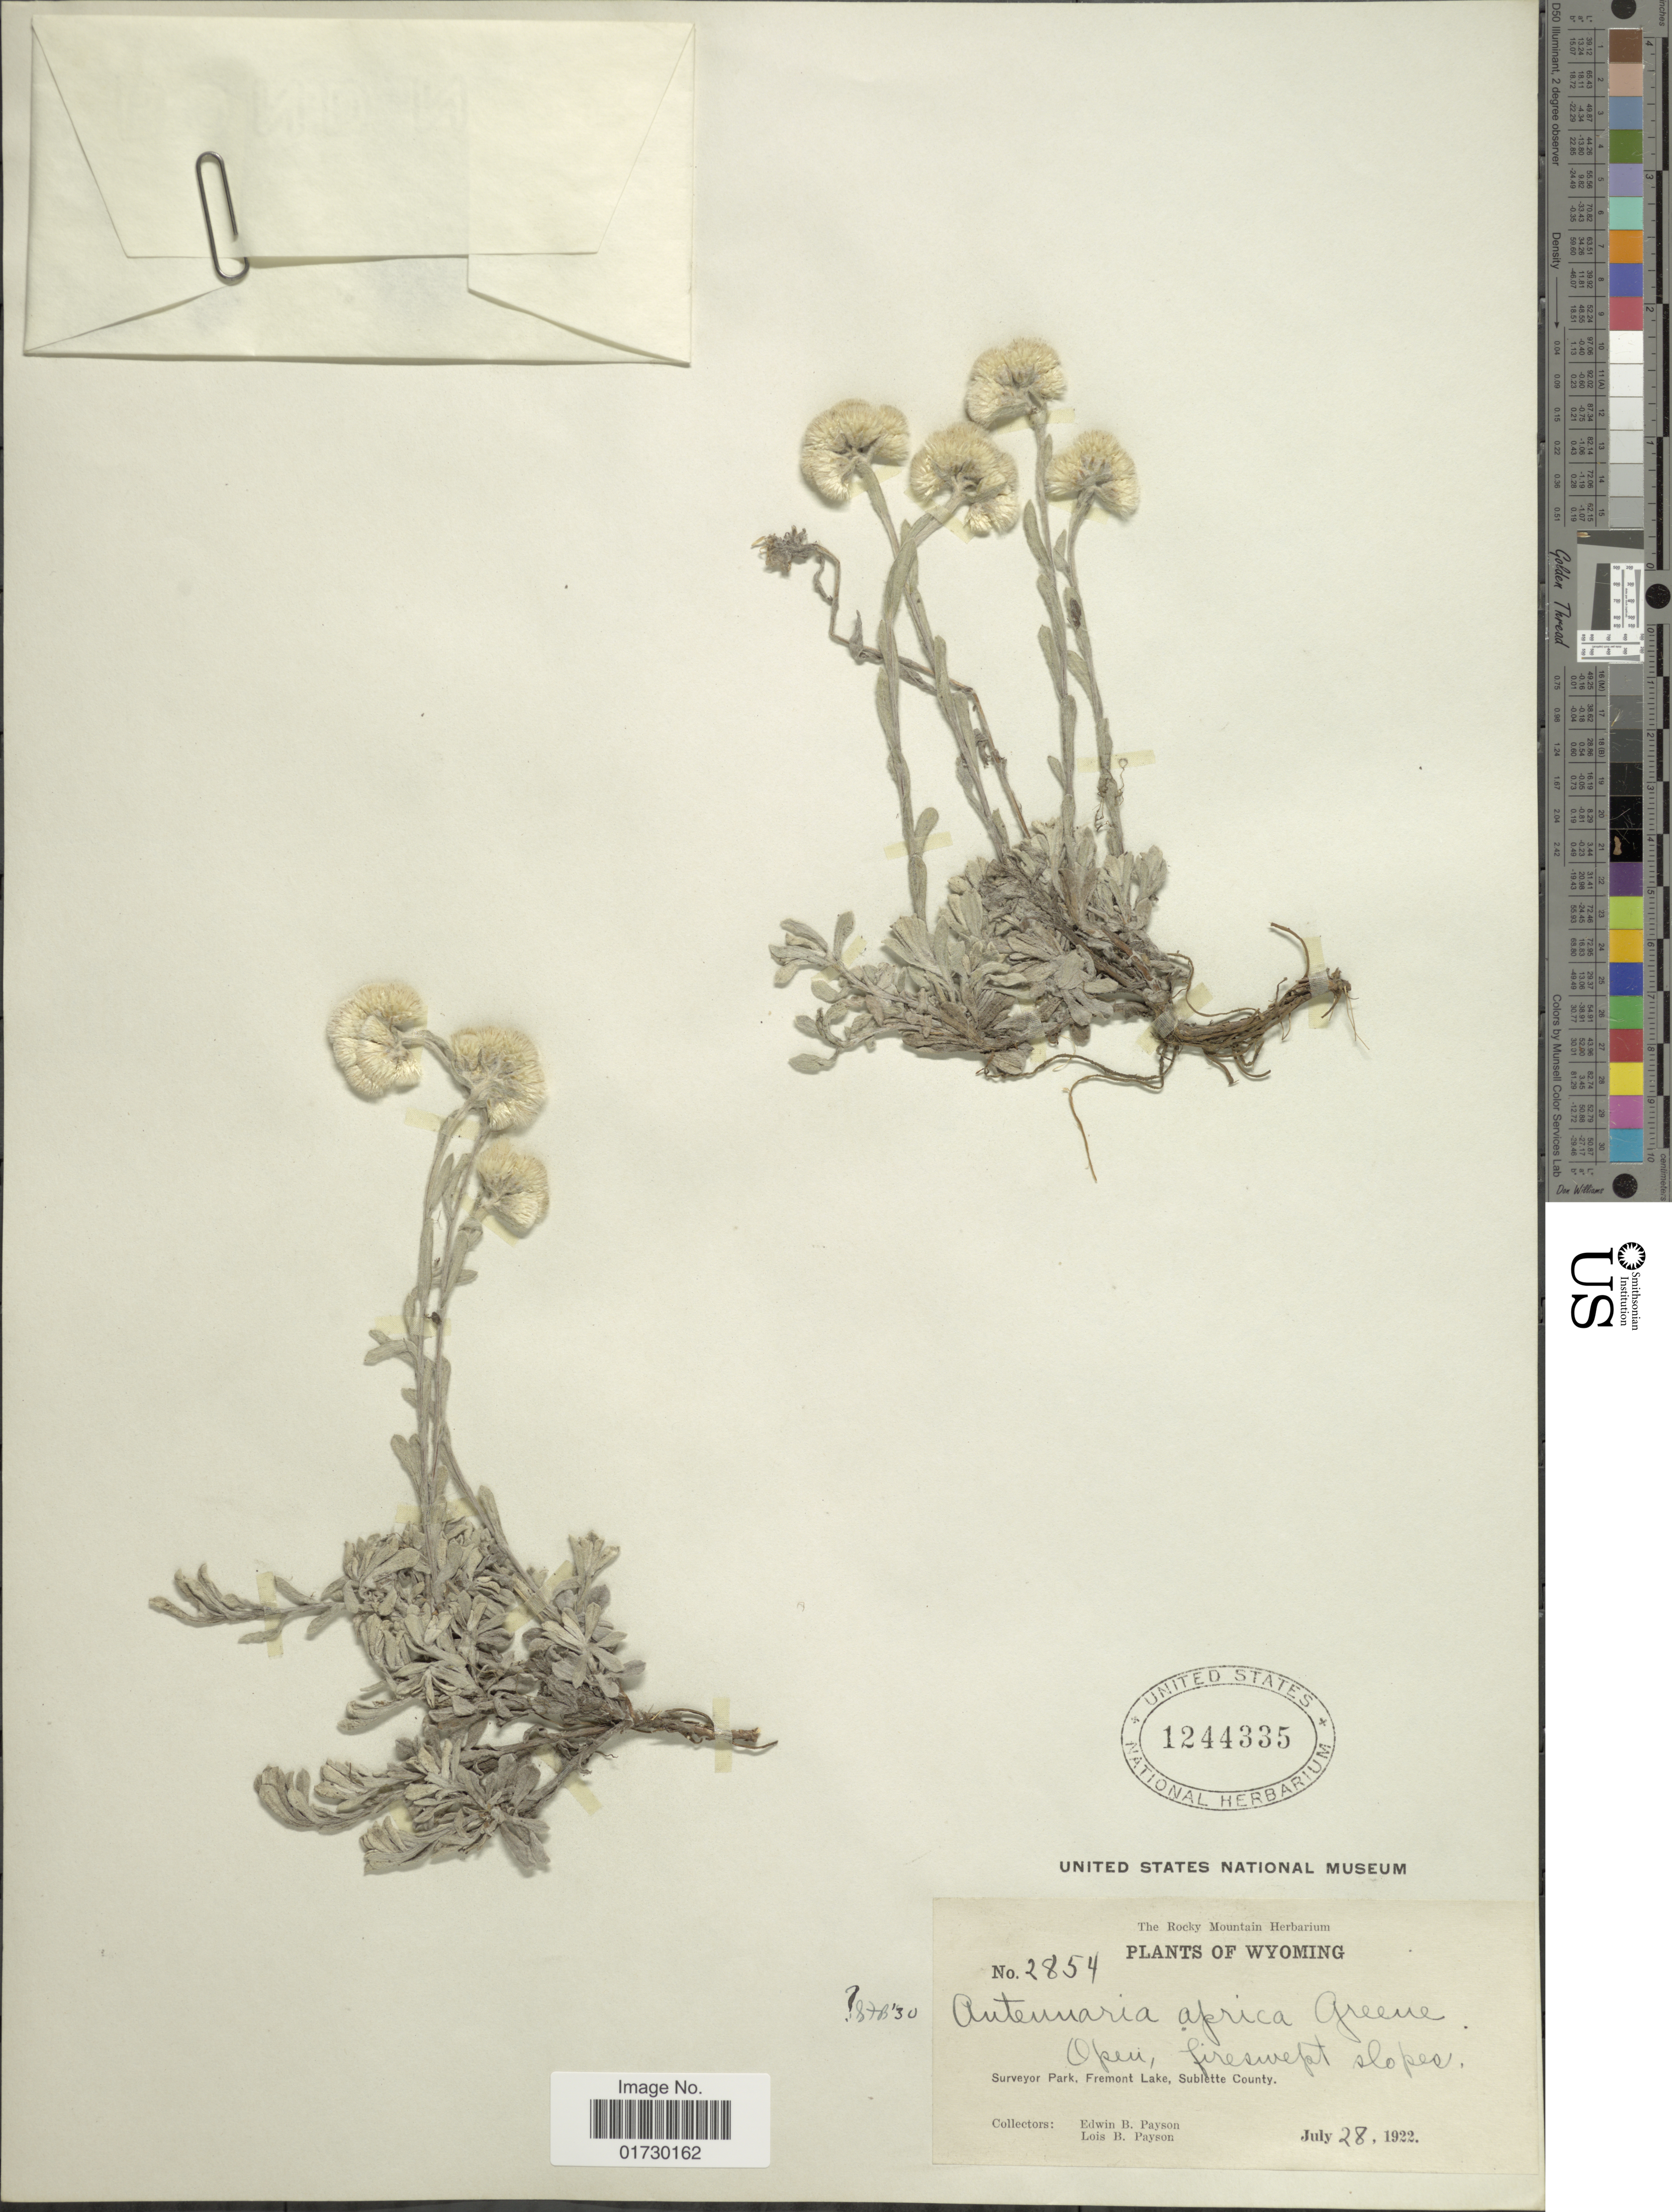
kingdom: Plantae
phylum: Tracheophyta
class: Magnoliopsida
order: Asterales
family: Asteraceae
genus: Antennaria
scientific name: Antennaria aprica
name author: Greene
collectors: E. B. Payson & L. Payson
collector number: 2854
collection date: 1922-07-28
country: United States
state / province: Wyoming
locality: Open, fireswept slopes, Surveyor Park, Fremont Lake, Sublette County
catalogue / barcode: US 1244335